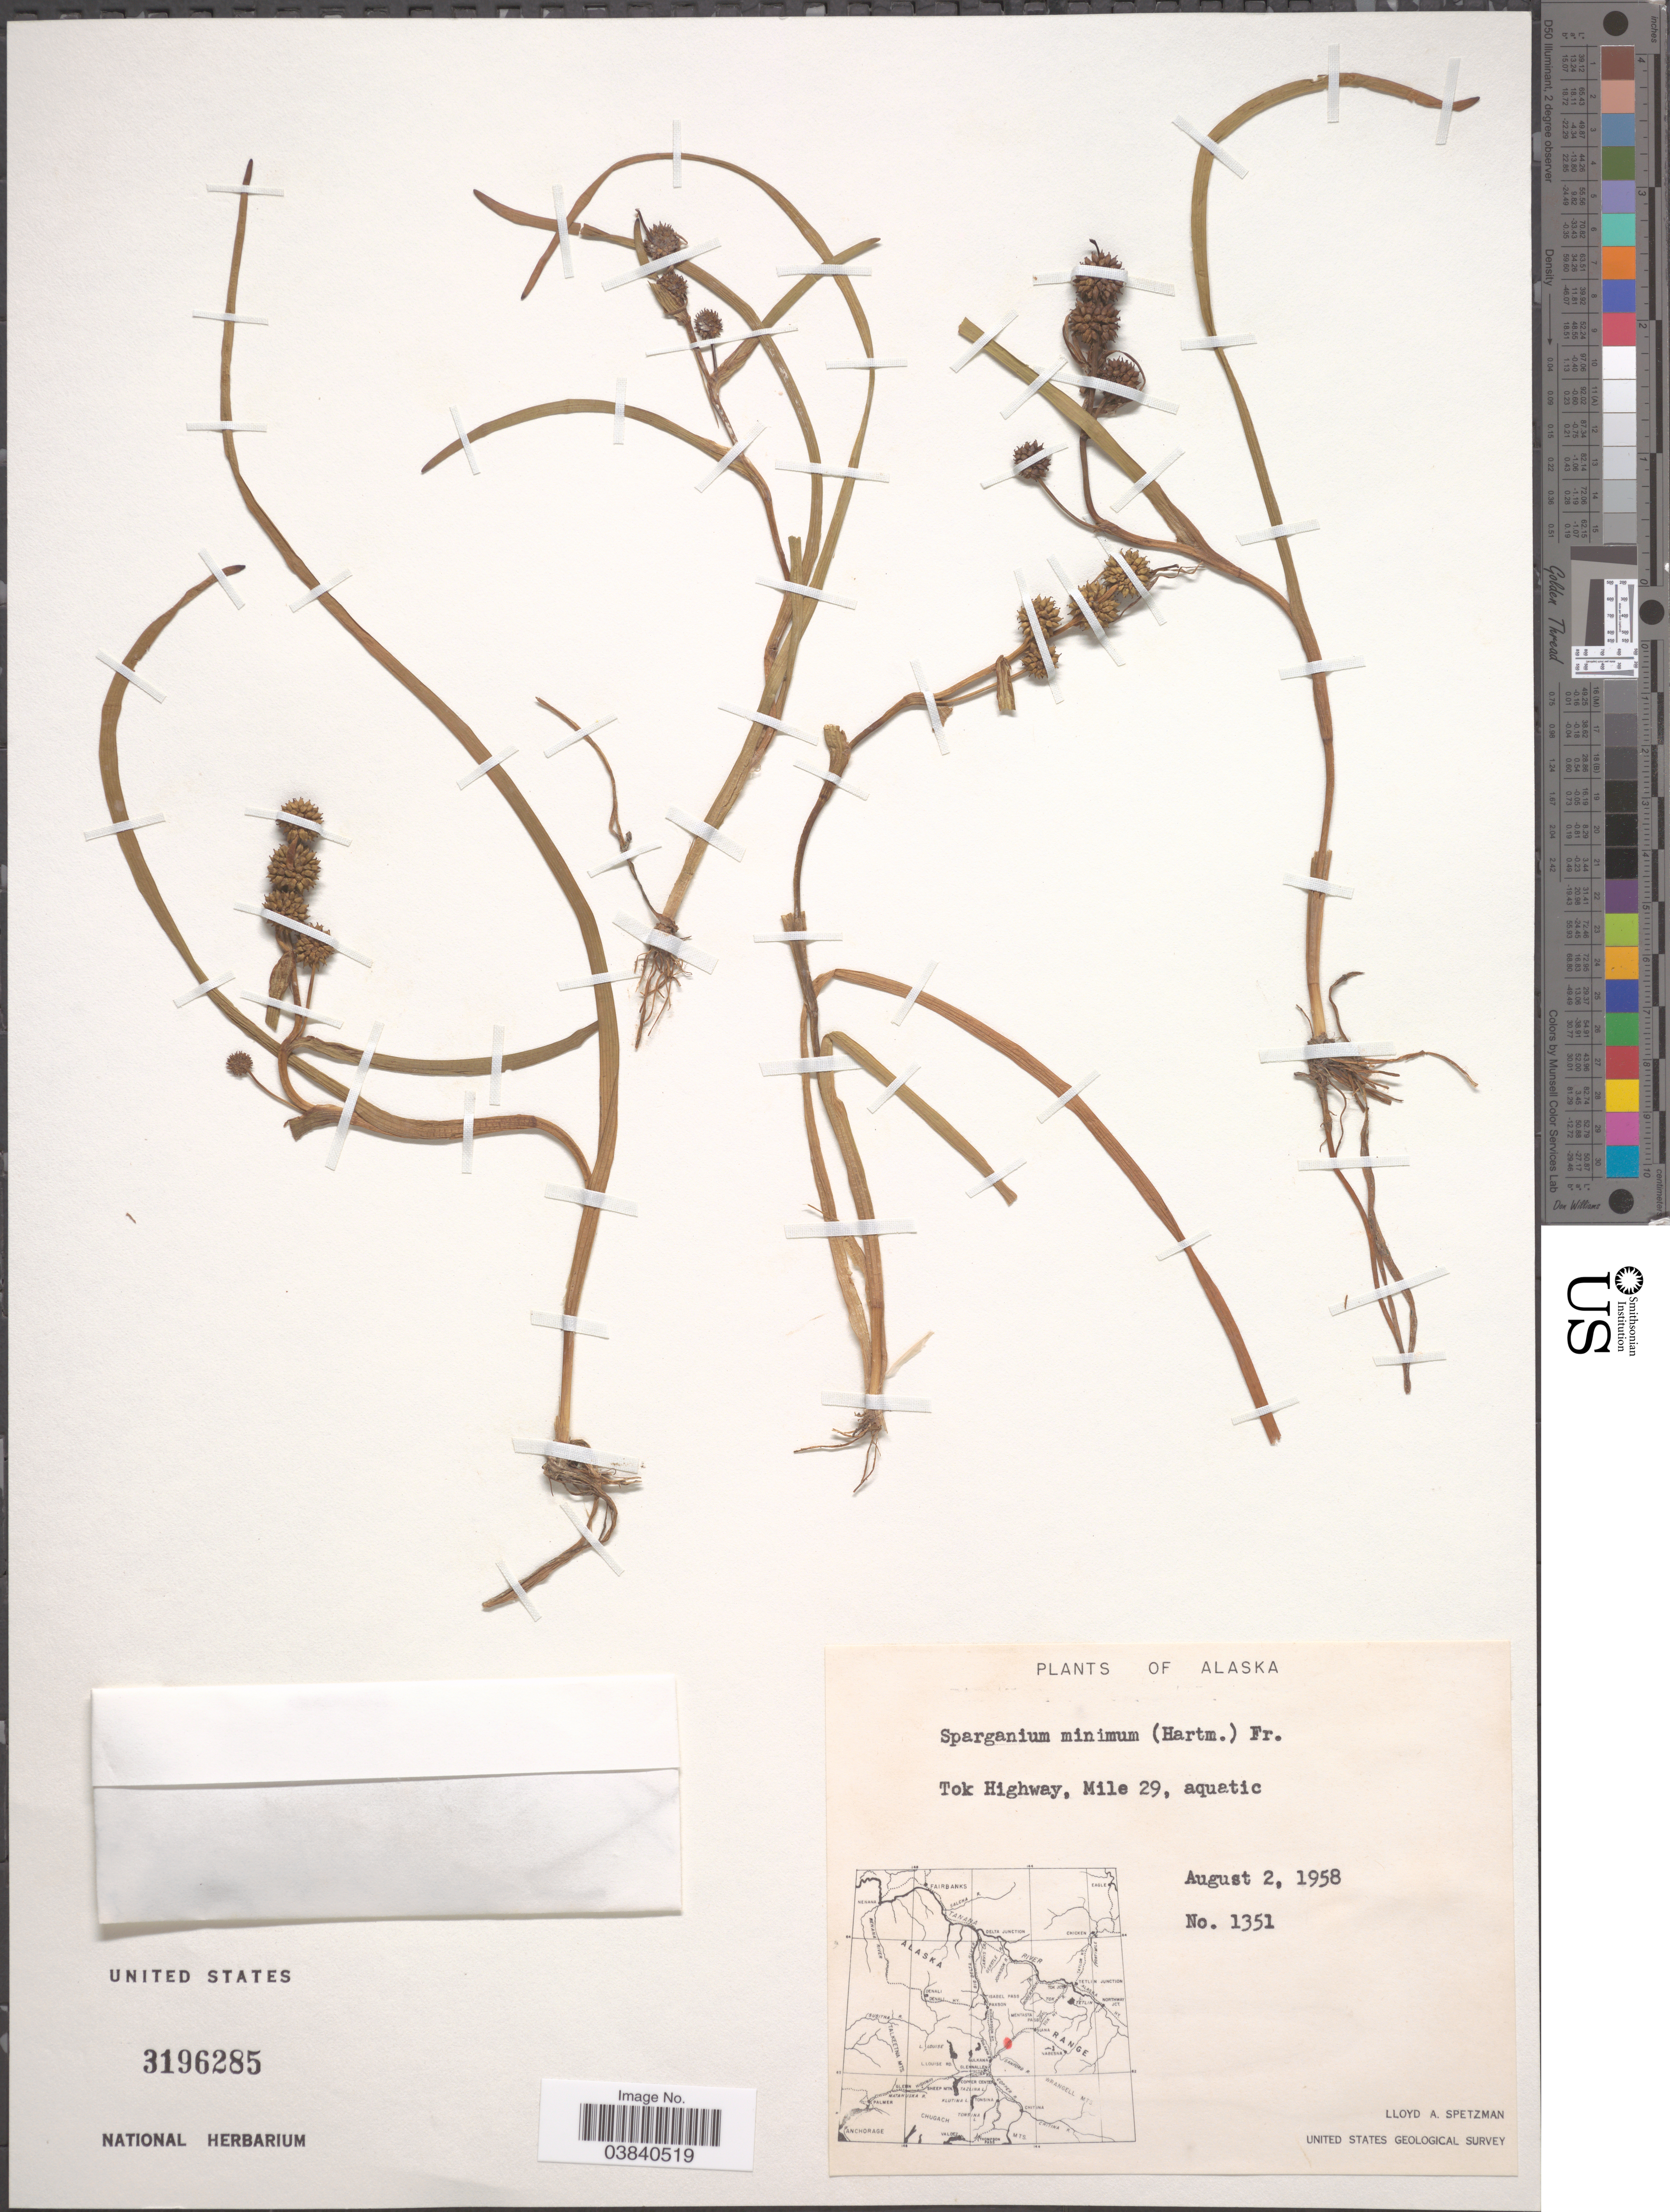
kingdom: Plantae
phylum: Tracheophyta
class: Liliopsida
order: Poales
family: Typhaceae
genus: Sparganium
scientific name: Sparganium minimum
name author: Wallr.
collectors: L. Spetzman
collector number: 1351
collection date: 1958-08-02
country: United States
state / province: Alaska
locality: Tok Highway, Mile 29, aquatic.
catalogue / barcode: US 3196285